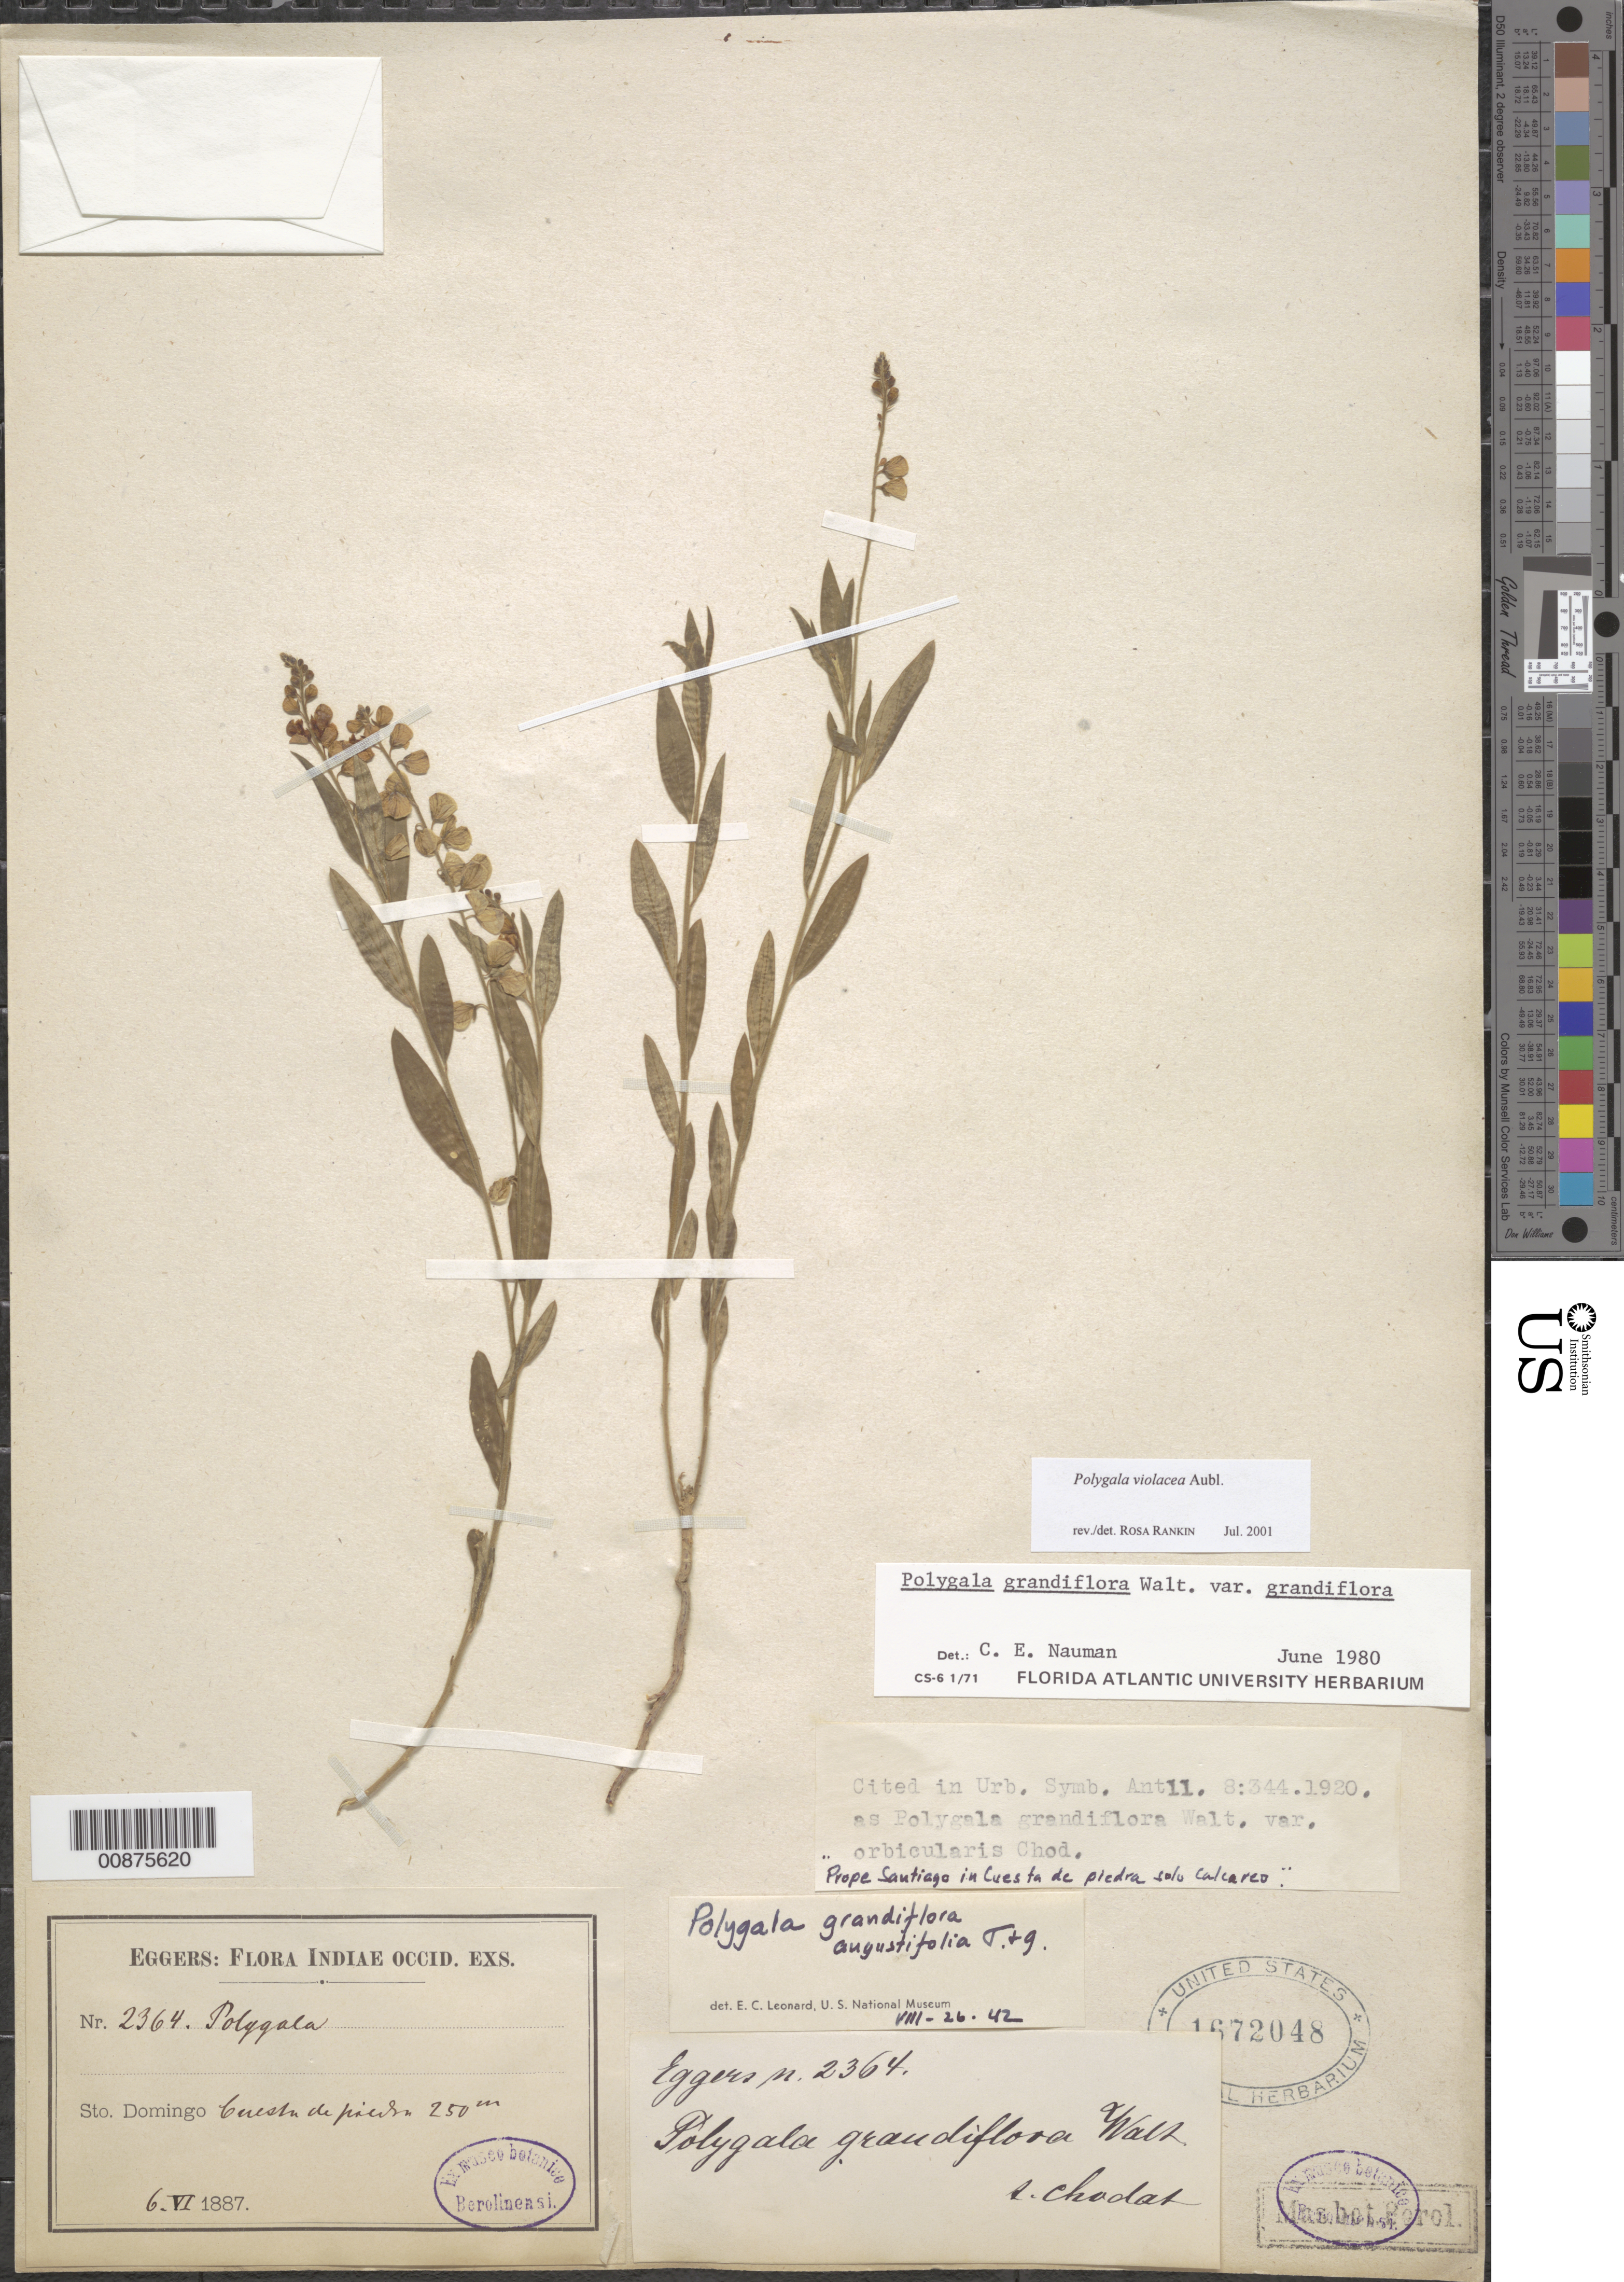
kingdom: Plantae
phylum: Tracheophyta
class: Magnoliopsida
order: Fabales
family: Polygalaceae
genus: Asemeia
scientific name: Asemeia violacea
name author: (Aubl.) J.F.B. Pastore & J.R. Abbott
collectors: H. F. A. von Eggers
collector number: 2364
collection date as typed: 06 Jun 1887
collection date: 1887-06-06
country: Dominican Republic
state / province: Santiago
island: Hispaniola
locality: Cuesta de Piedra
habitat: Suelo calcareo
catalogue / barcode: US 1672048